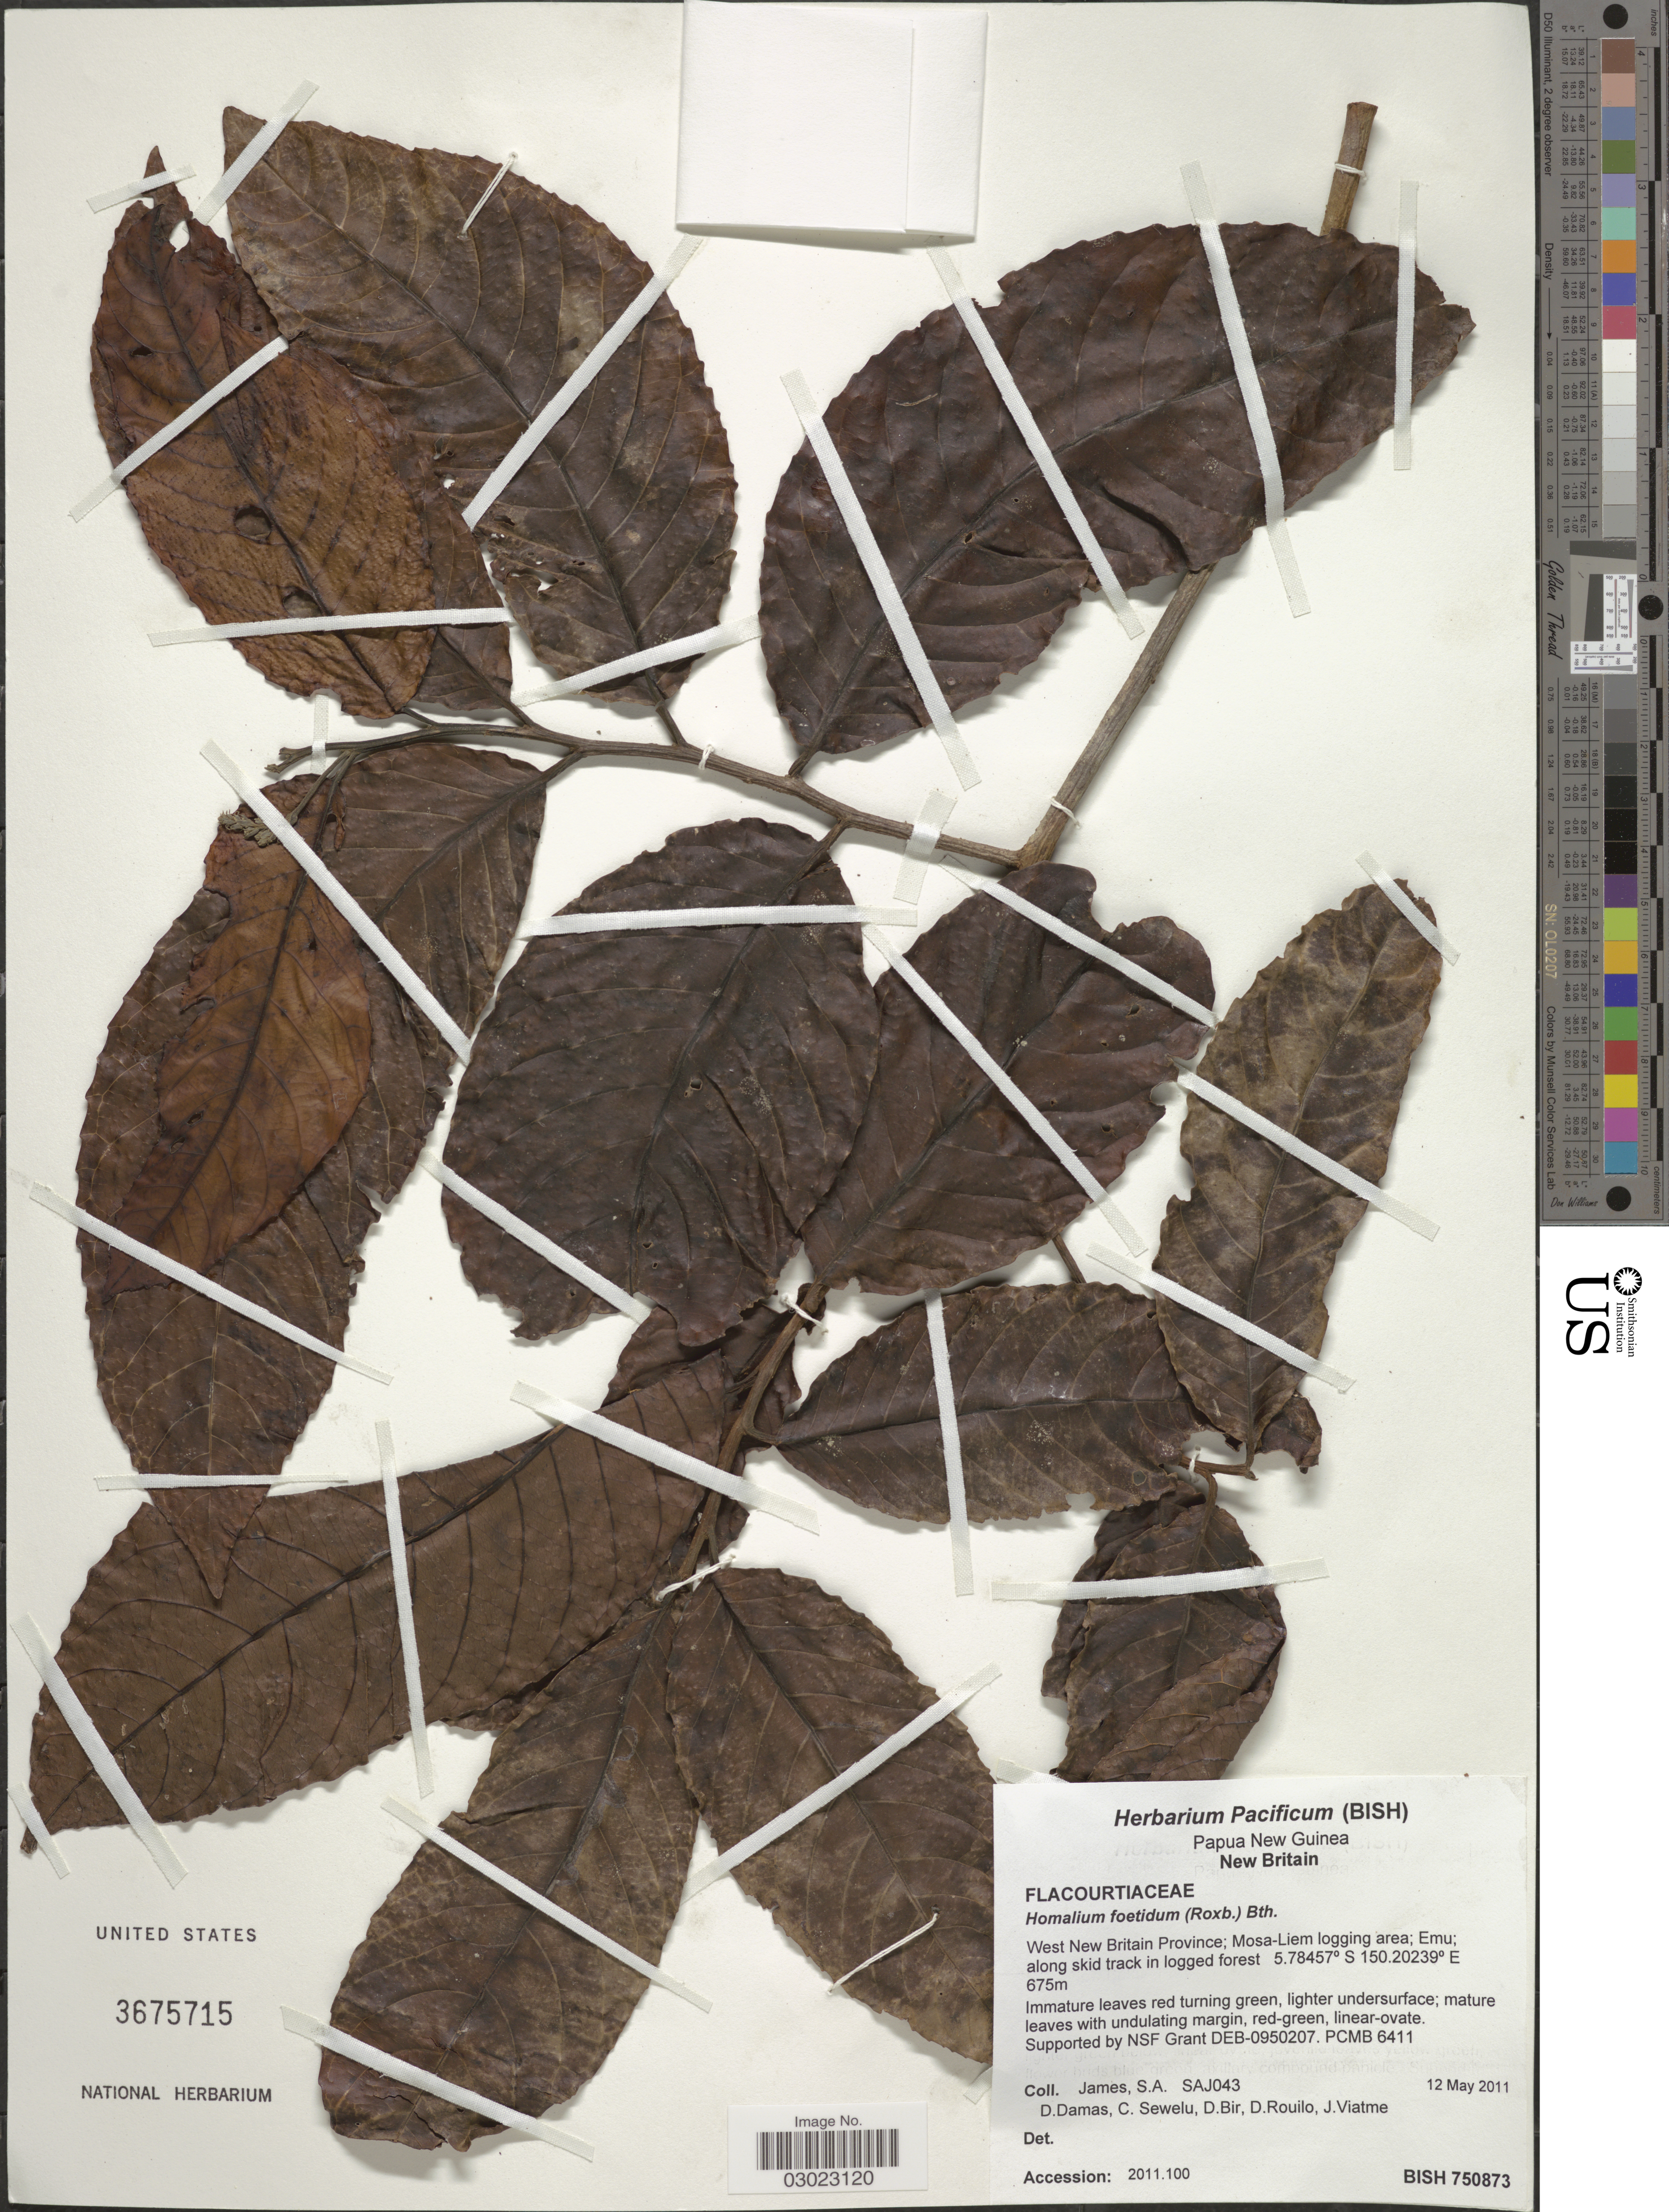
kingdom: Plantae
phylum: Tracheophyta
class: Magnoliopsida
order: Malpighiales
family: Salicaceae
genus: Homalium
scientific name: Homalium foetidum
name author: (Roxb.) Benth.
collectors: S. James, D. Damas, C. Sewelu, D. Rouilo & J. Viatme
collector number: SAJ043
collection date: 2011-05-12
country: Papua New Guinea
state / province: West New Britain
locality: New Britain. Mosa-Liem logging area; Emu; along skid track in logged forest.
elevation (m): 675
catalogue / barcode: US 3675715